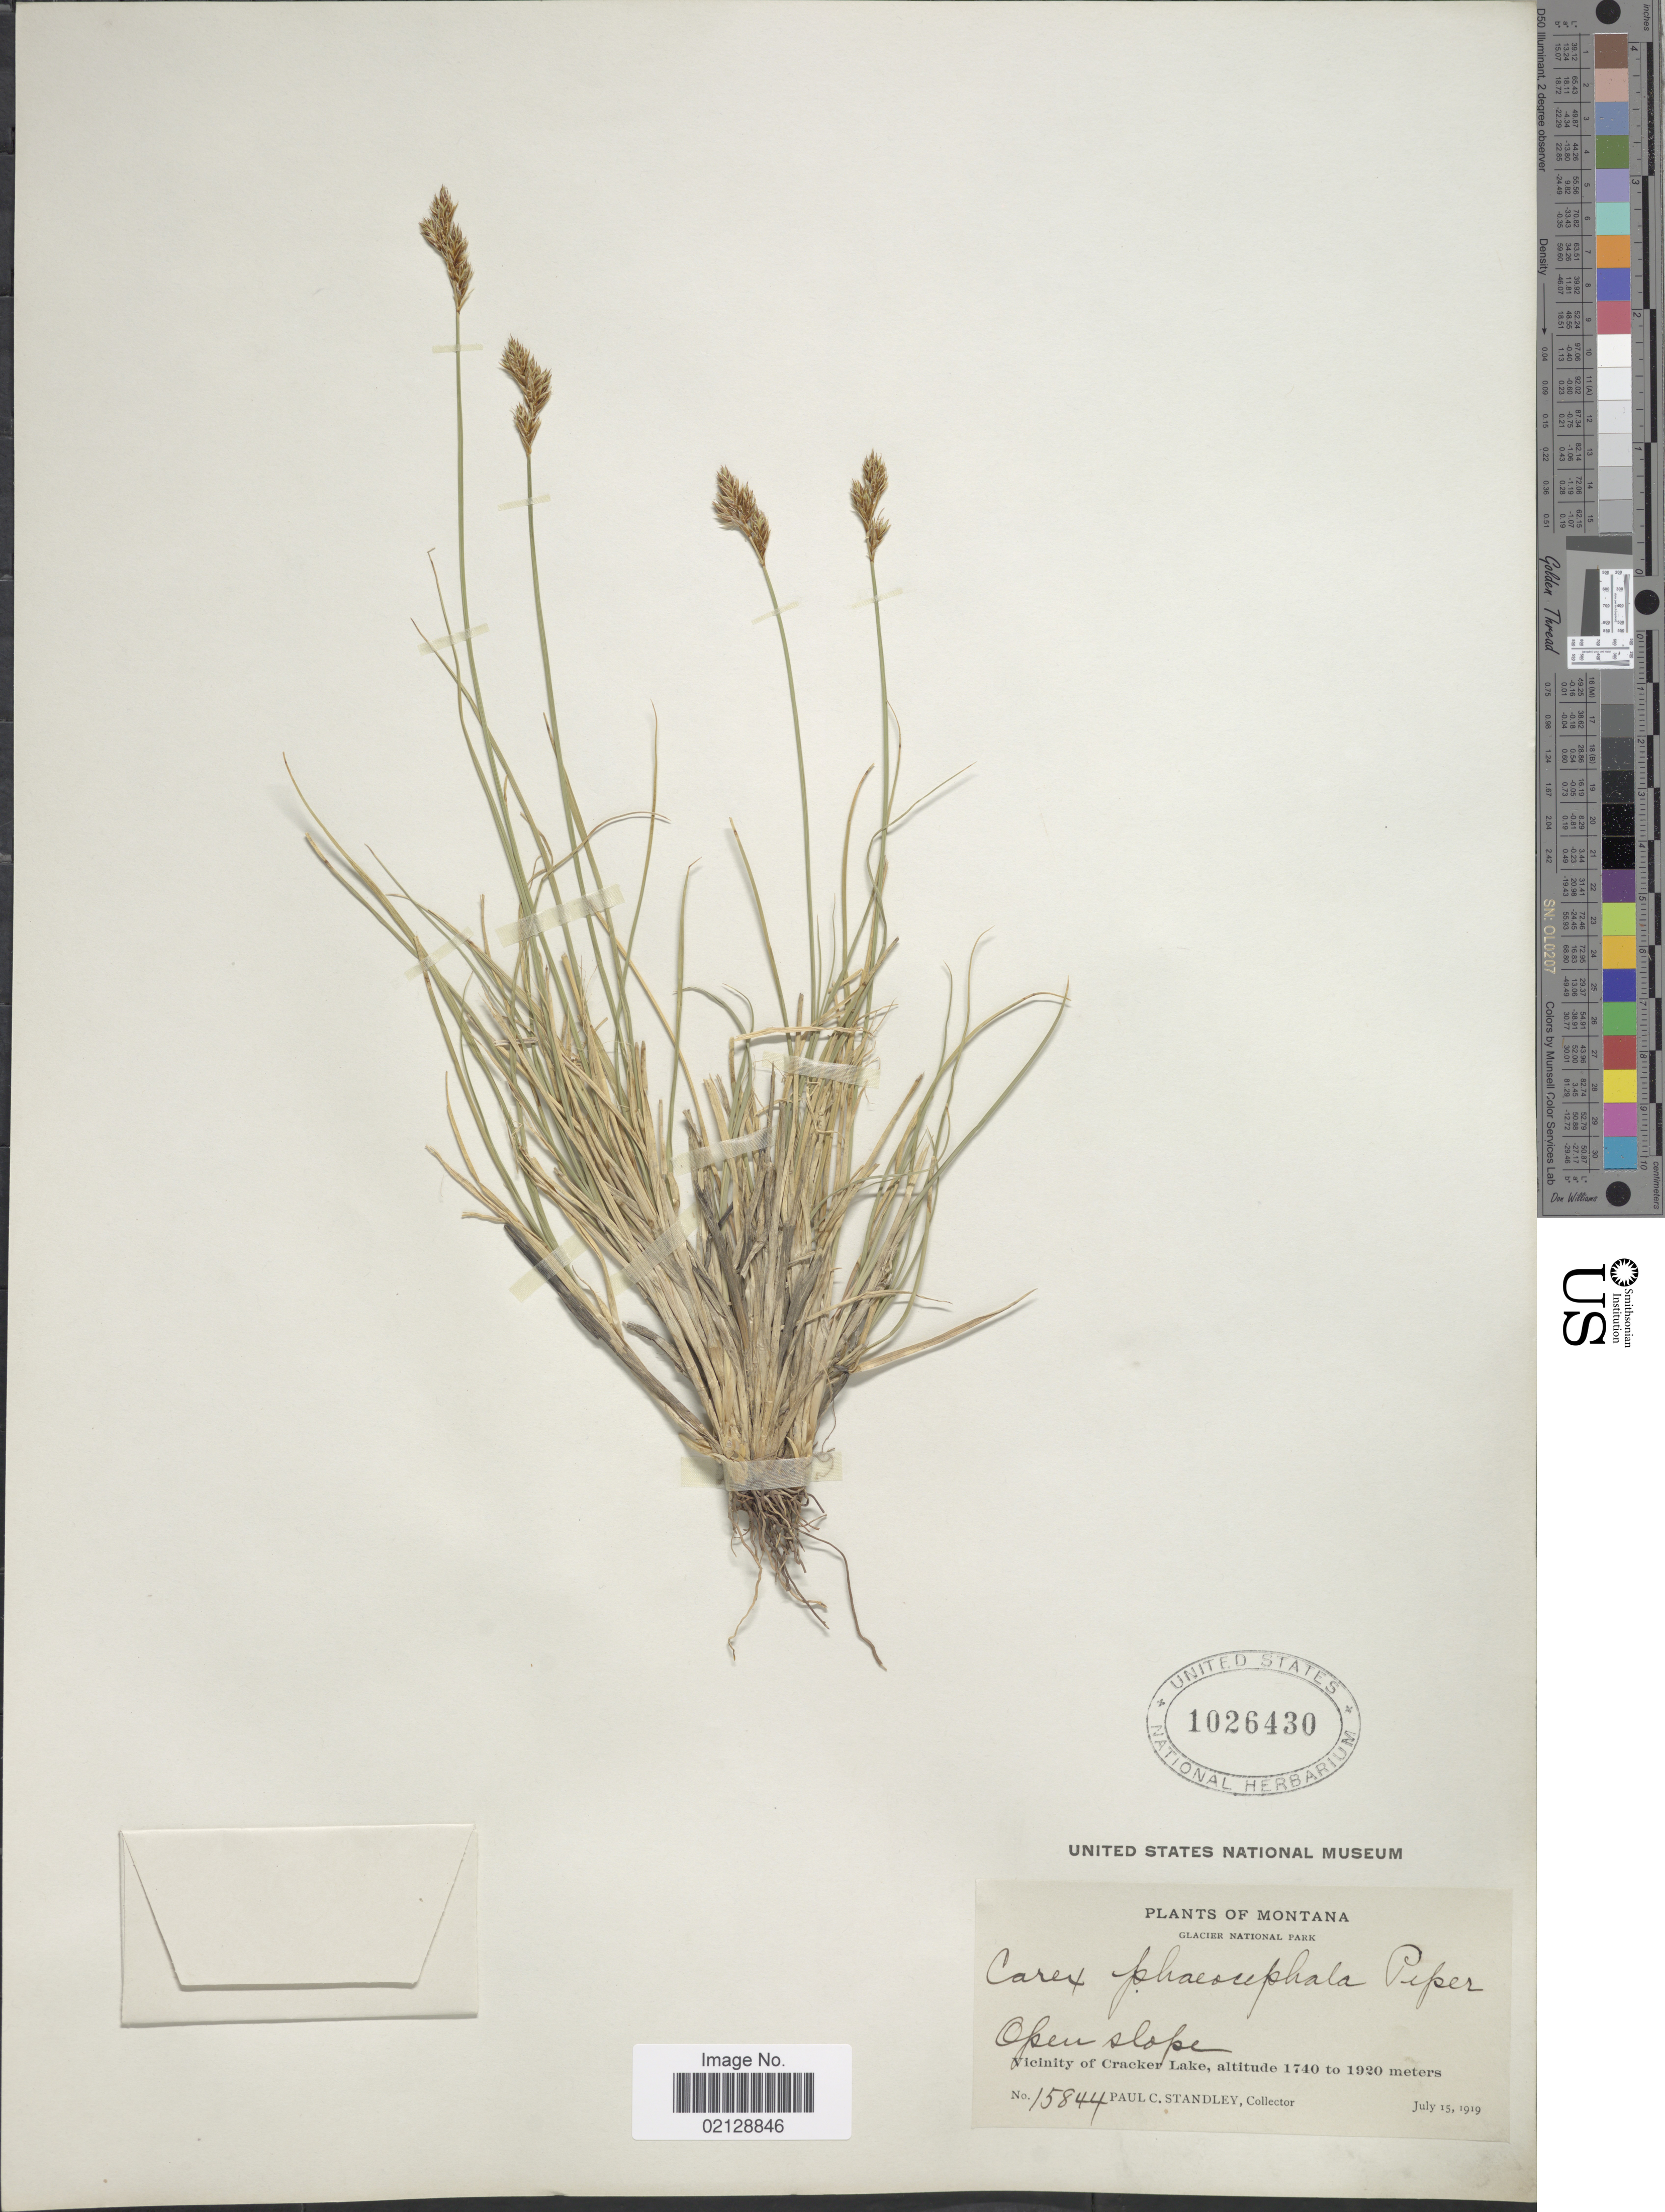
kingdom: Plantae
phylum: Tracheophyta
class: Liliopsida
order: Poales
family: Cyperaceae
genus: Carex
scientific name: Carex phaeocephala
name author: Piper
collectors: P. C. Standley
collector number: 15844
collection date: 1919-07-15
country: United States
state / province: Montana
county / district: Glacier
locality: Glacier National Park, Vicinity of Cracker Lake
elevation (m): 1740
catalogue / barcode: US 1026430